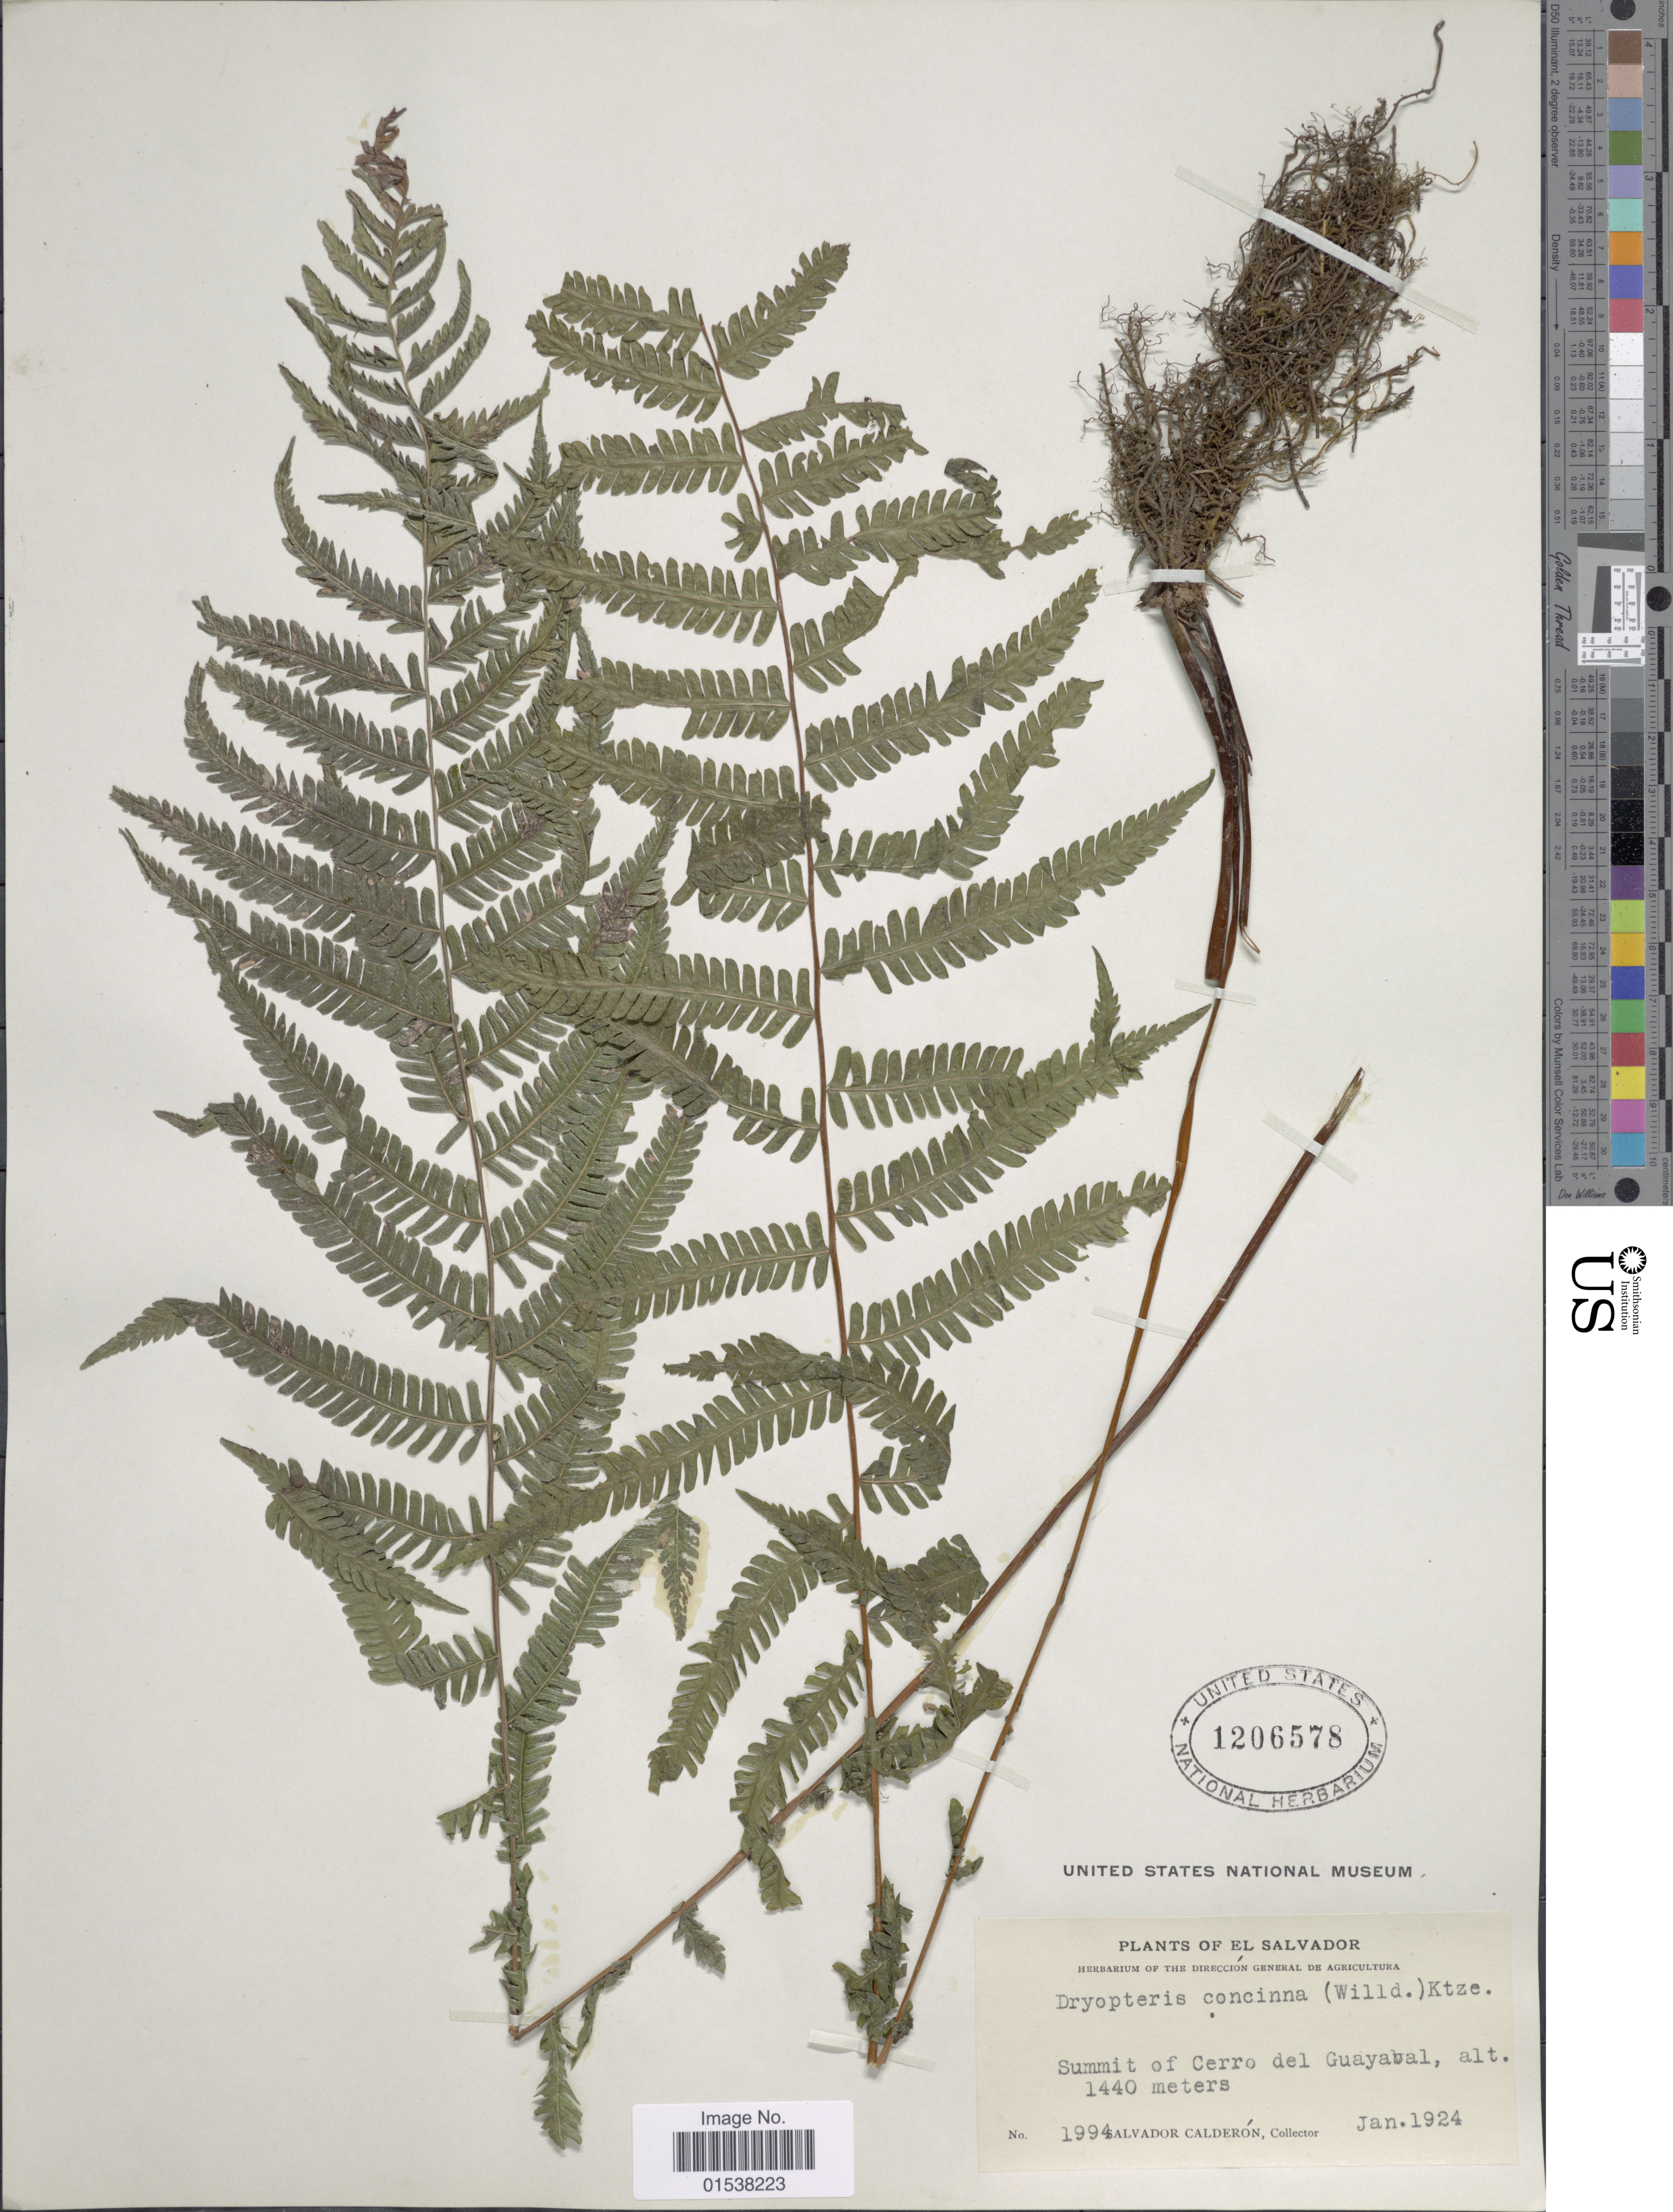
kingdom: Plantae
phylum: Tracheophyta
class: Polypodiopsida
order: Polypodiales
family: Thelypteridaceae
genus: Amauropelta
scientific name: Amauropelta concinna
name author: (Willd.) Pic. Serm.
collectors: S. Calderón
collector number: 1994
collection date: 1924-01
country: El Salvador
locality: Summit of Cerro del Guayabal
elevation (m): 1440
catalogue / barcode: US 1206578